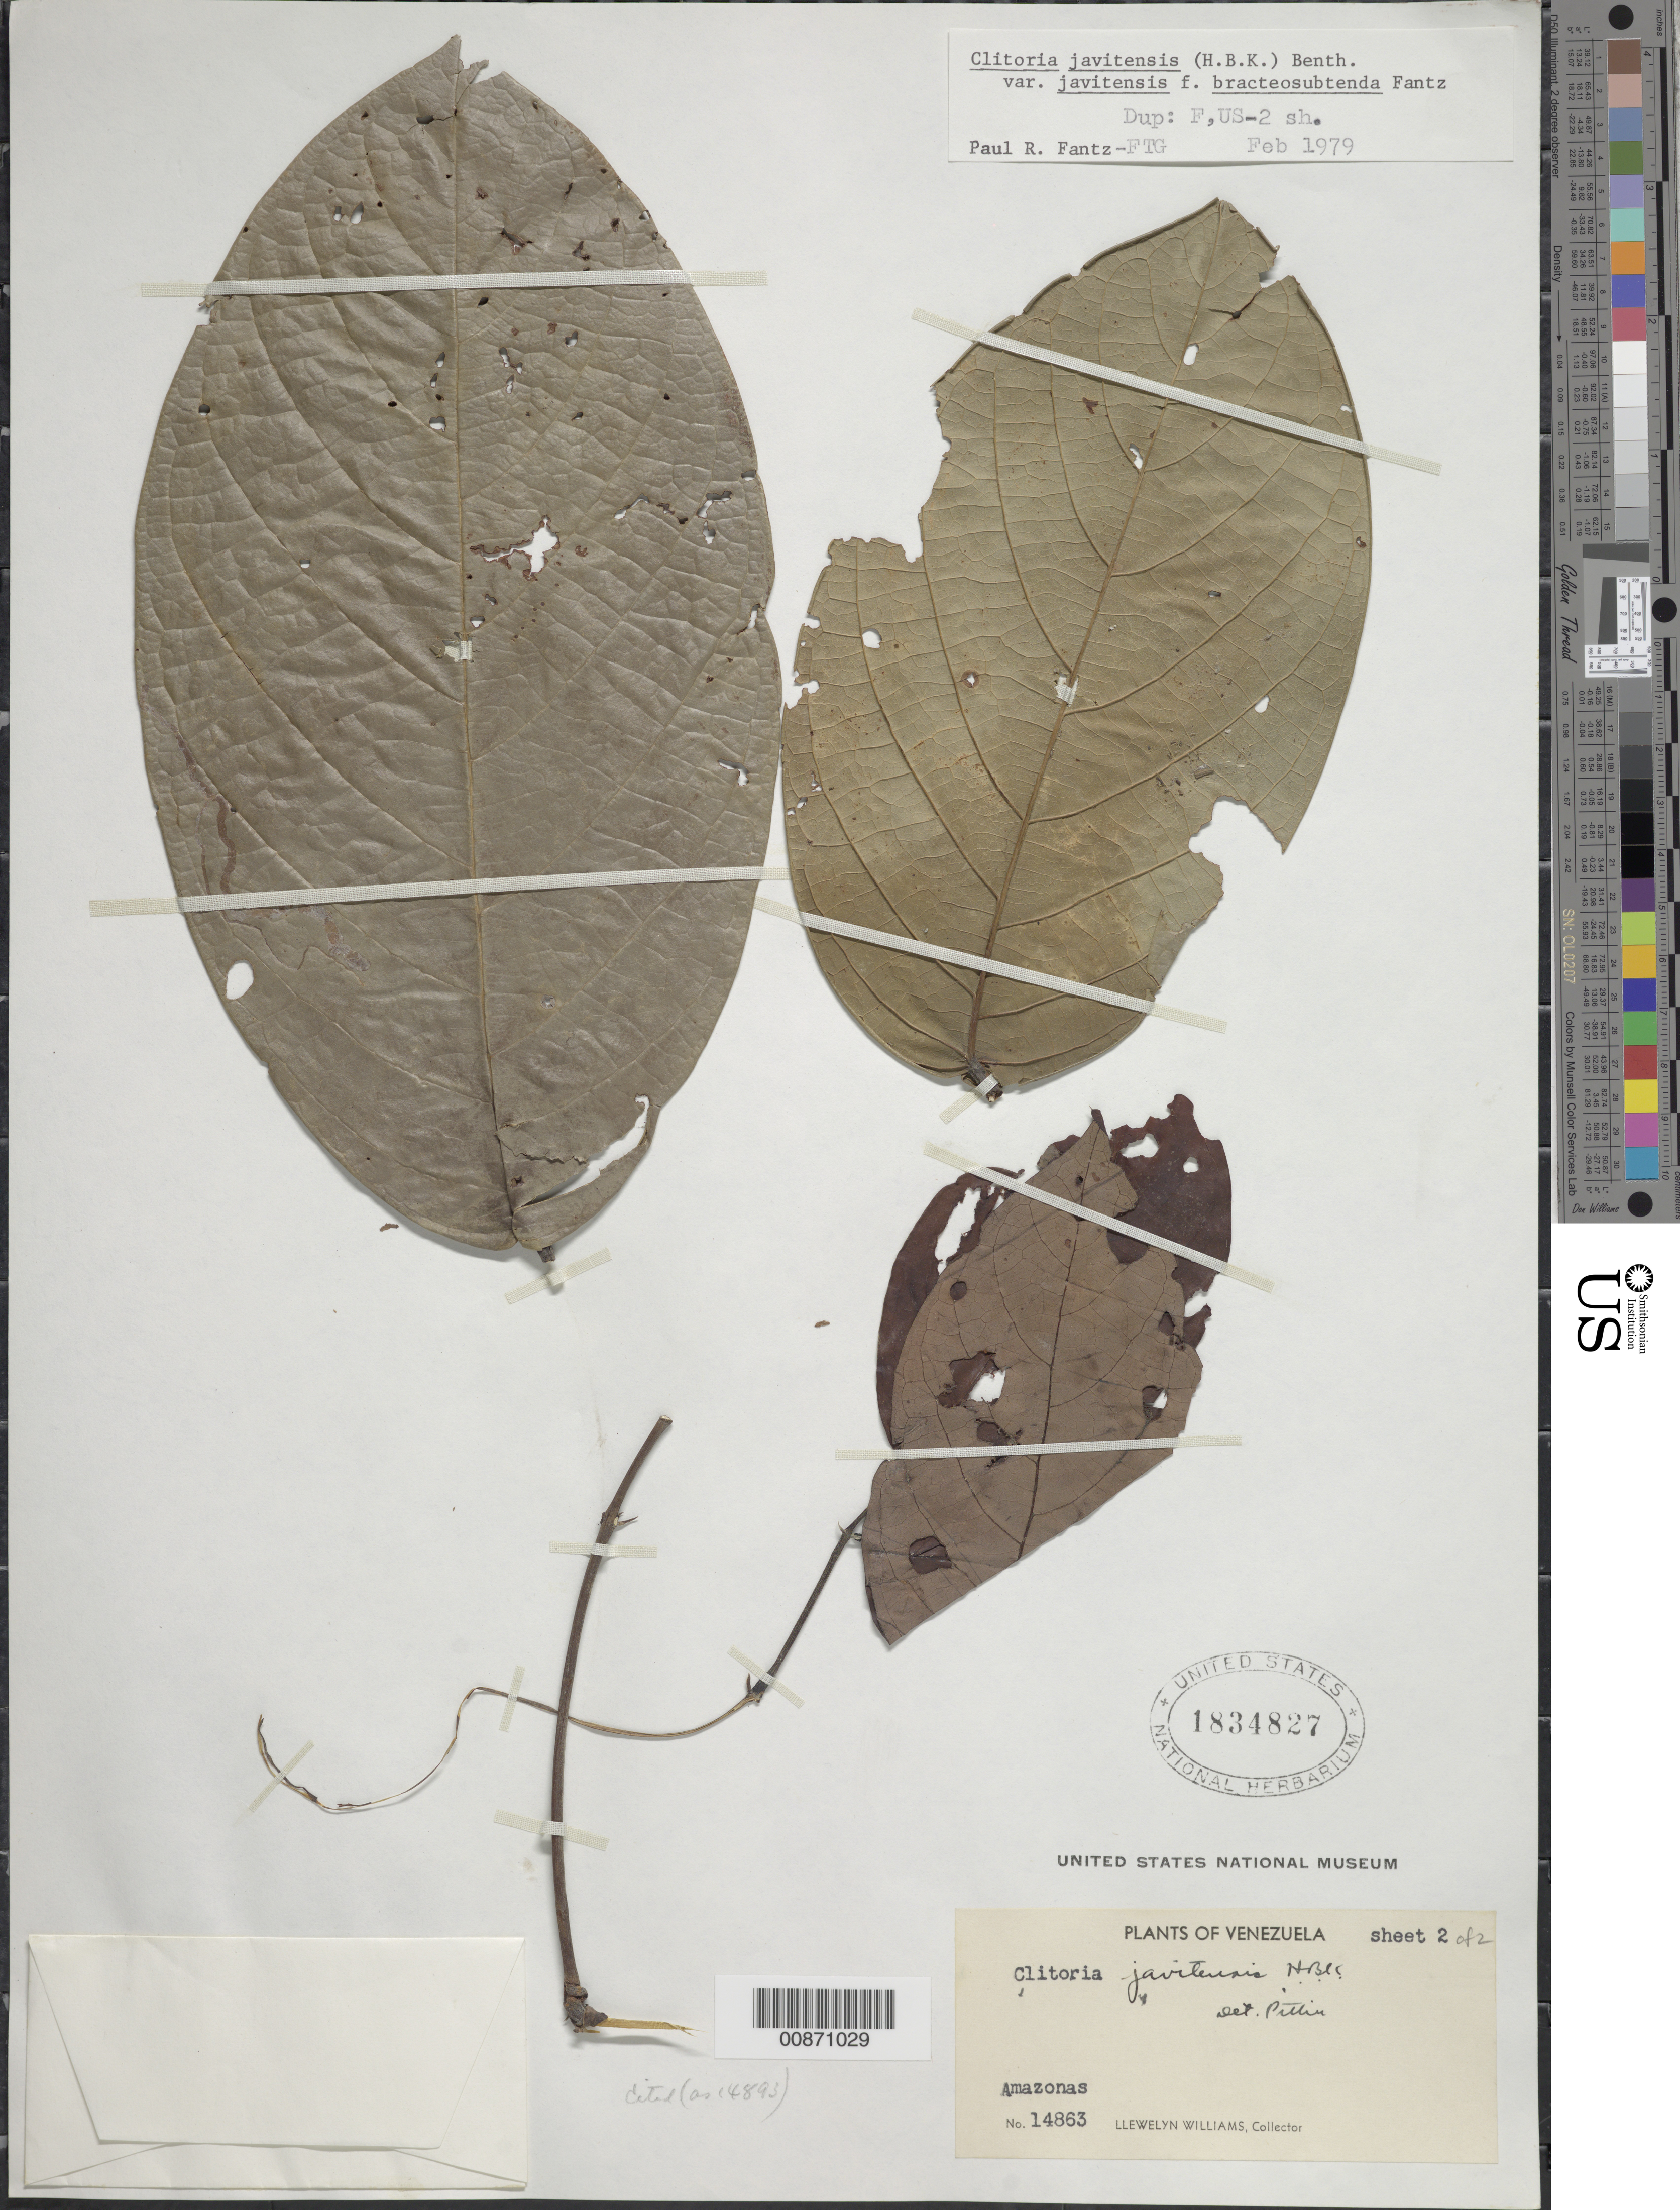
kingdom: Plantae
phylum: Tracheophyta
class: Magnoliopsida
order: Fabales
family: Fabaceae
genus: Clitoria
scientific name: Clitoria javitensis f. bracteosubtenda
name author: Fantz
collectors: Ll. Williams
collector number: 14863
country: Venezuela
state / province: Amazonas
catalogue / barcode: US 1834827